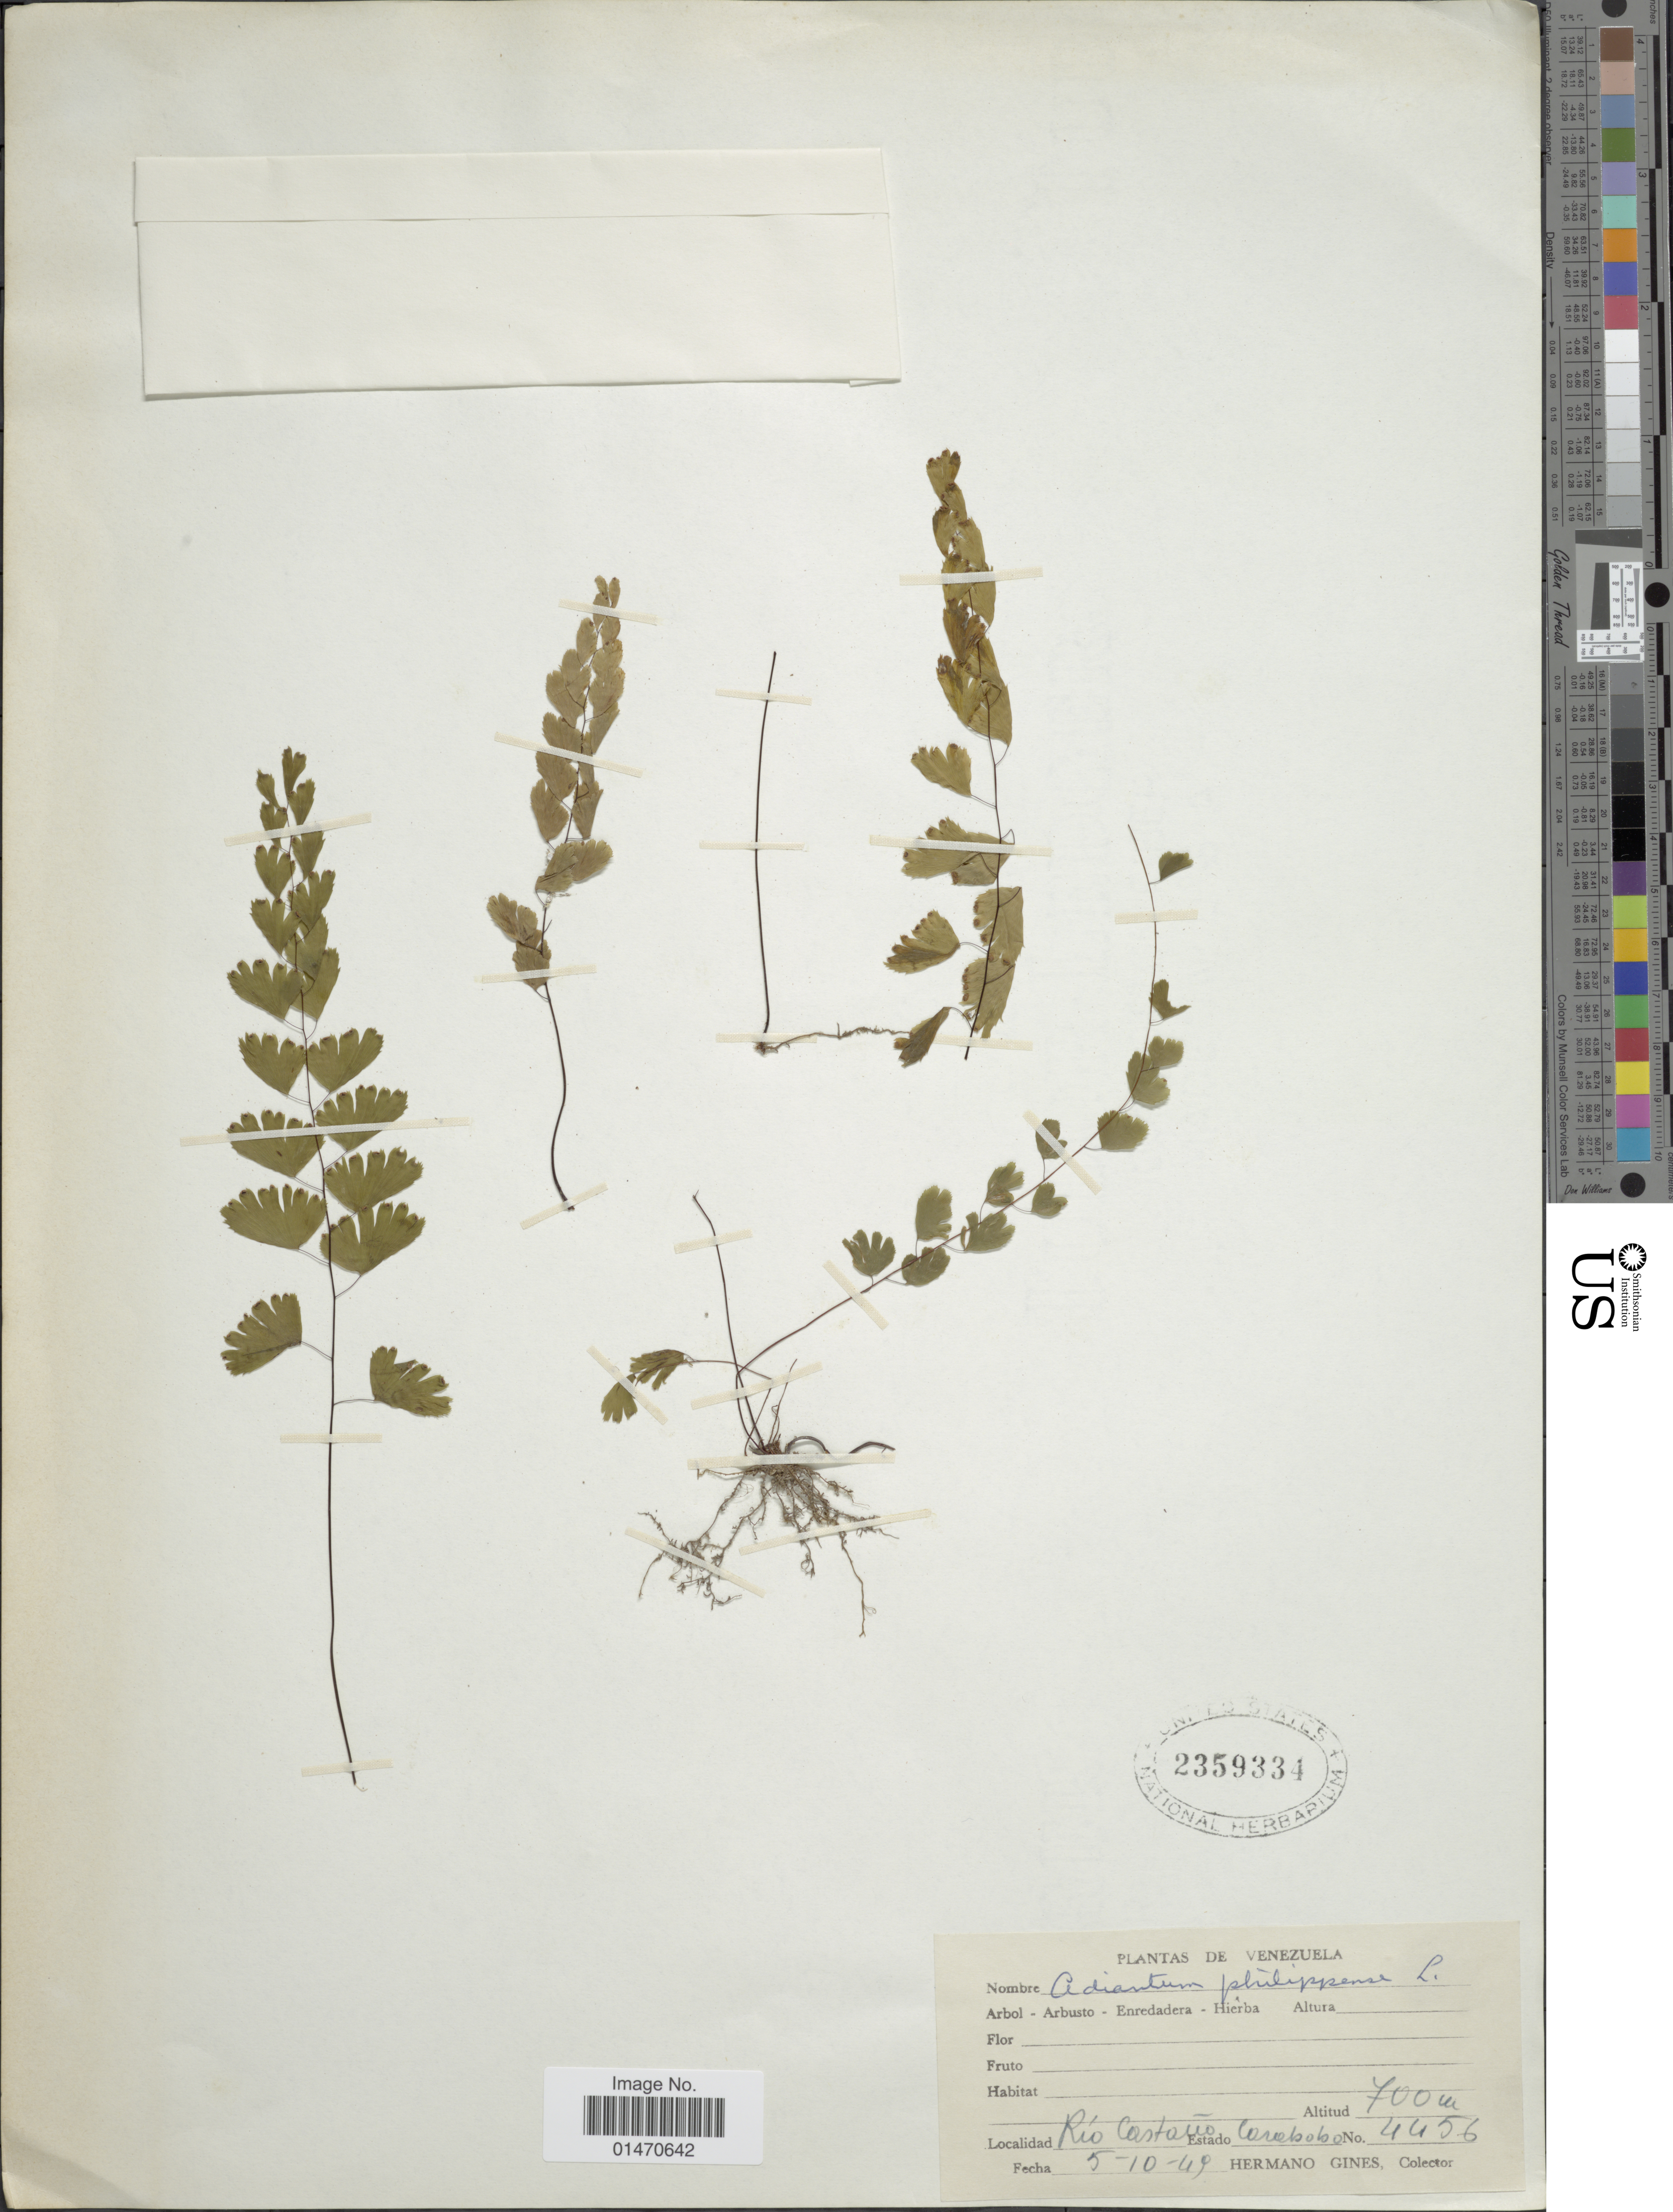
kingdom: Plantae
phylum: Tracheophyta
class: Polypodiopsida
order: Polypodiales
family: Pteridaceae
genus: Adiantum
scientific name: Adiantum lunulatum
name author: Burm. f.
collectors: Bro. Gines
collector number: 4456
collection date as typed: Transcribed d/m/y: 5/10/49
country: Venezuela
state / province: Carabobo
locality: Rio Castaño, Estado Carabobo [State of Carabobo]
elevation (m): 700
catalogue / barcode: US 2359334